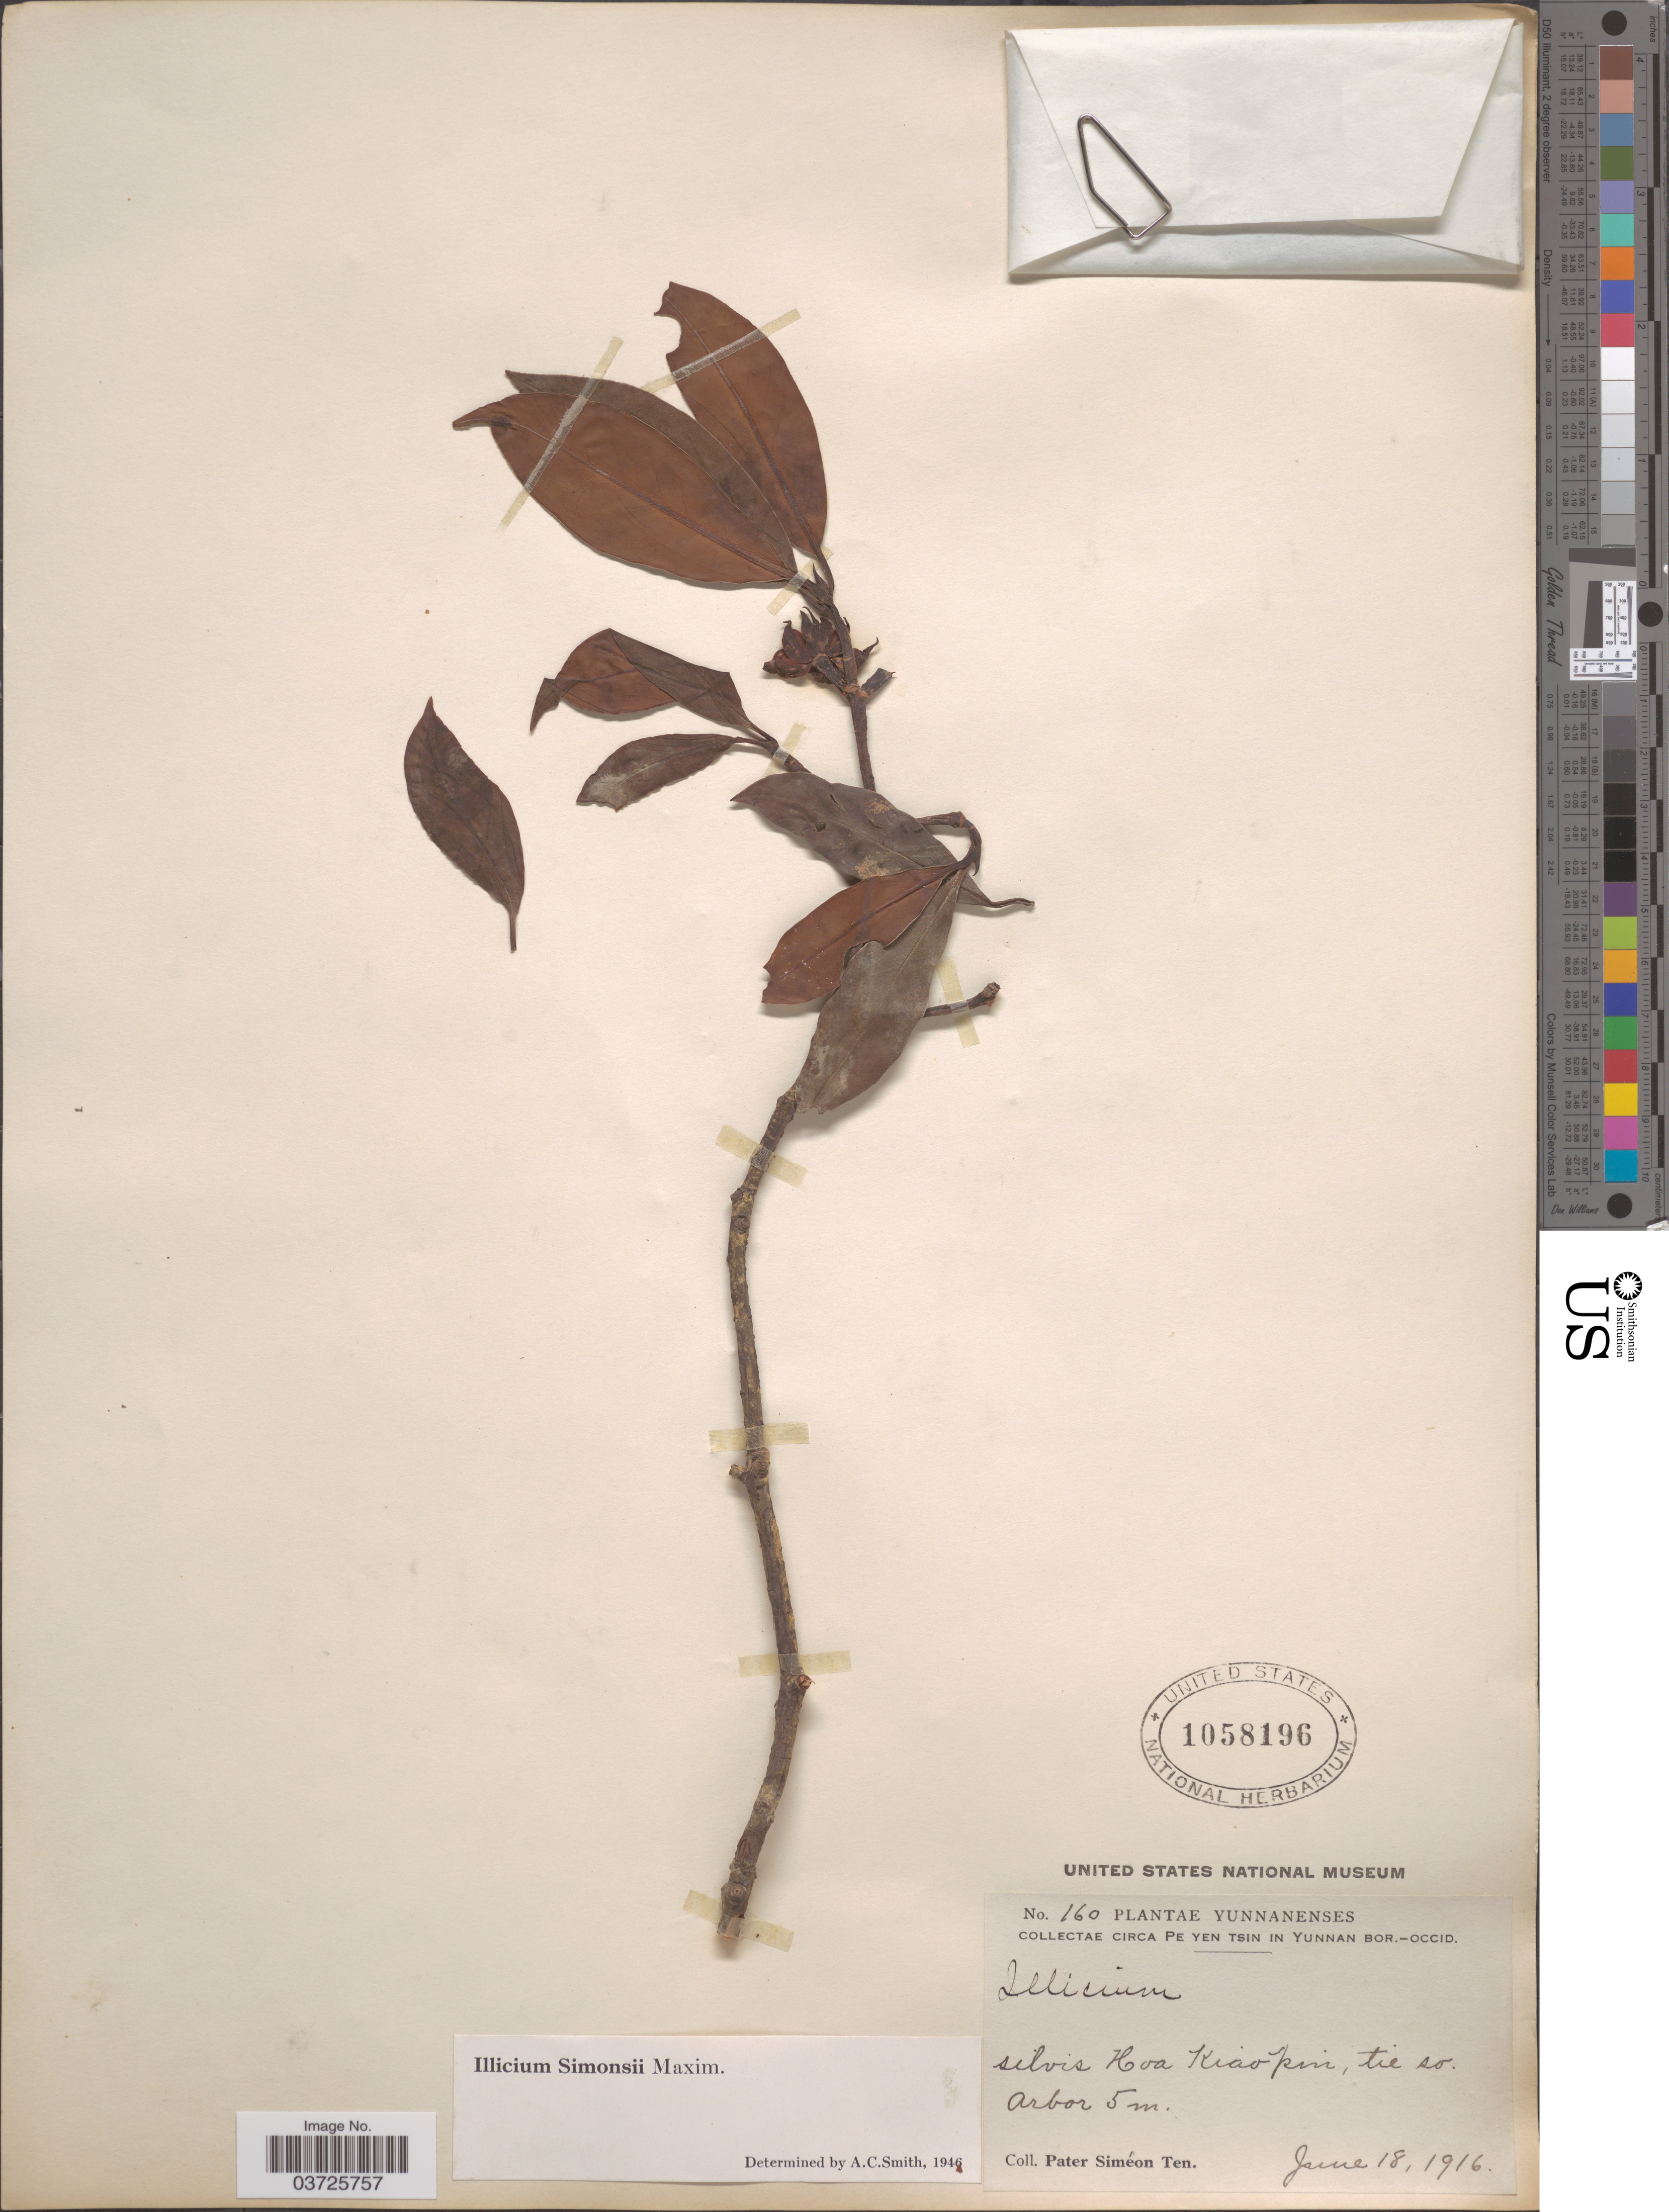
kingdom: Plantae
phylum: Tracheophyta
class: Magnoliopsida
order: Austrobaileyales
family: Schisandraceae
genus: Illicium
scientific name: Illicium simonsii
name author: Maxim.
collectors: P. S. Ten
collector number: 160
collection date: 1916-06-18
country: China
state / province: Yunnan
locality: Circa Pe Yen Tsin in Yunnan bor.-occid. Silvis Kiao pin, tie so.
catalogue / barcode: US 1058196